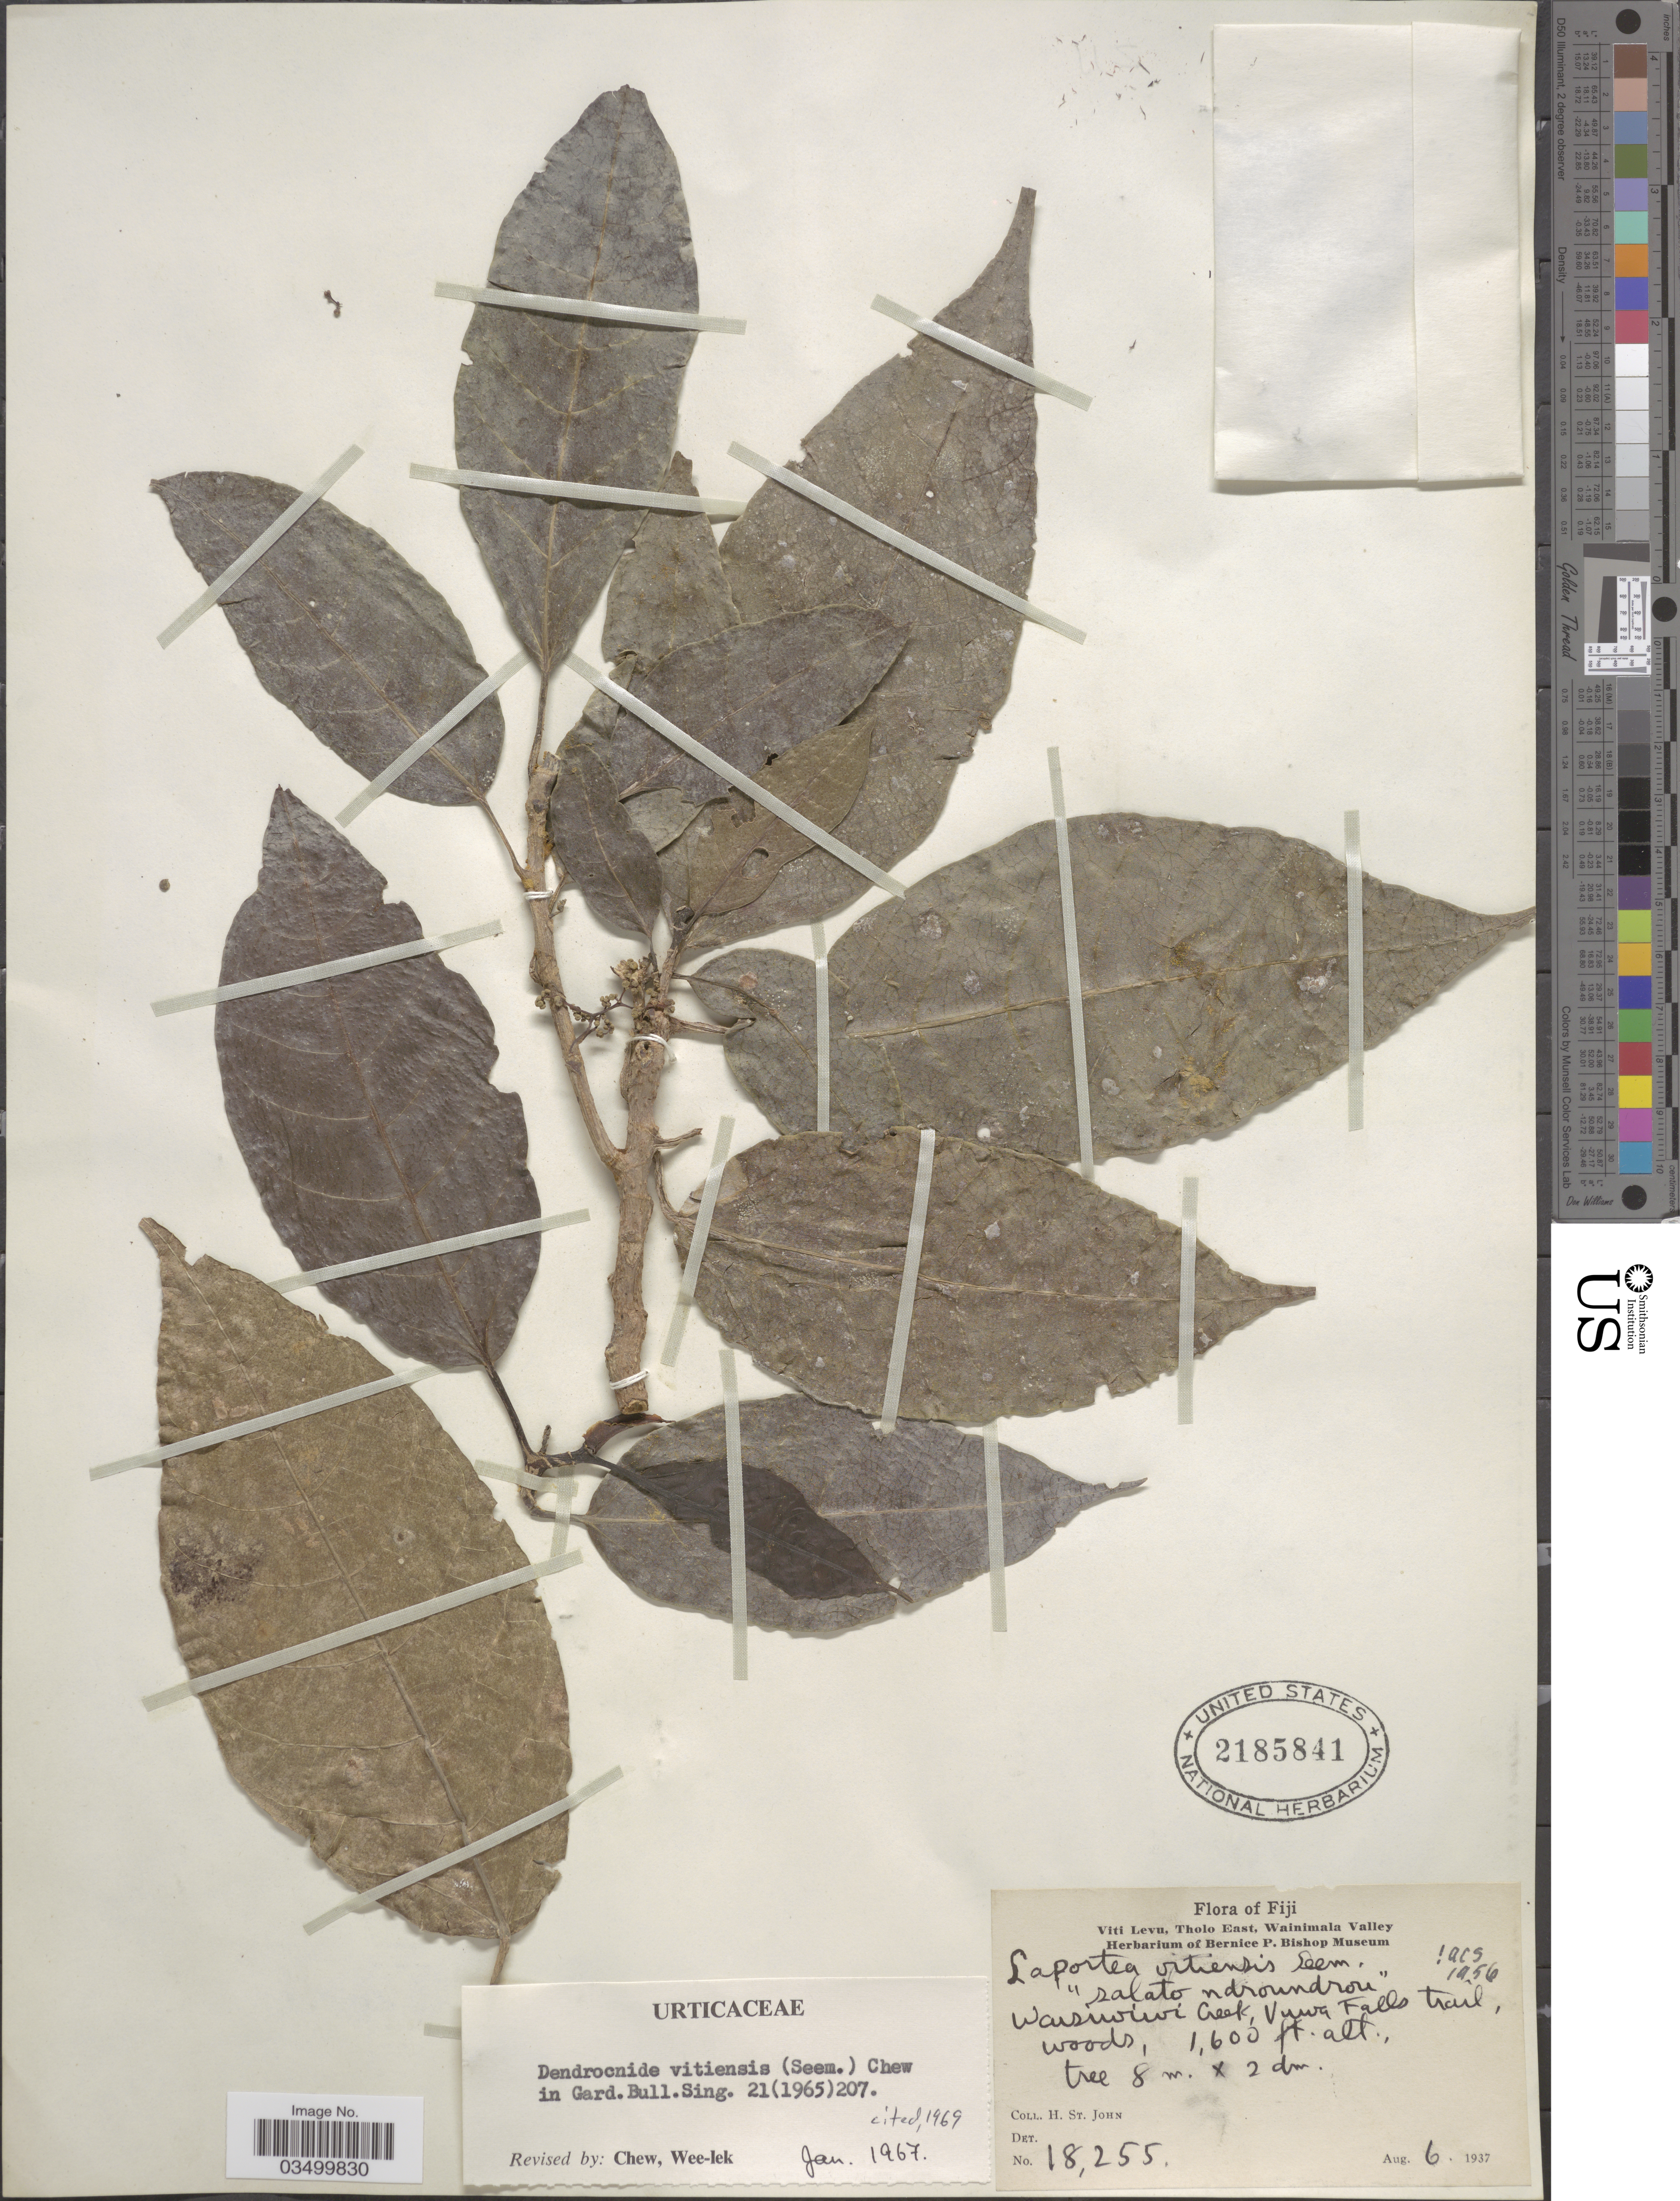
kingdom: Plantae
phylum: Tracheophyta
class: Magnoliopsida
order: Rosales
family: Urticaceae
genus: Dendrocnide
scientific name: Dendrocnide vitiensis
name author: (Seem.) Chew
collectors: H. St. John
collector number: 18255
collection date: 1937-08-06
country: Fiji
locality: Viti Levu, Tholo East, Wainimala Valley. Warsiwiwi [interpreted] creek, Vuwa Falls trail.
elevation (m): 488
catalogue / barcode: US 2185841